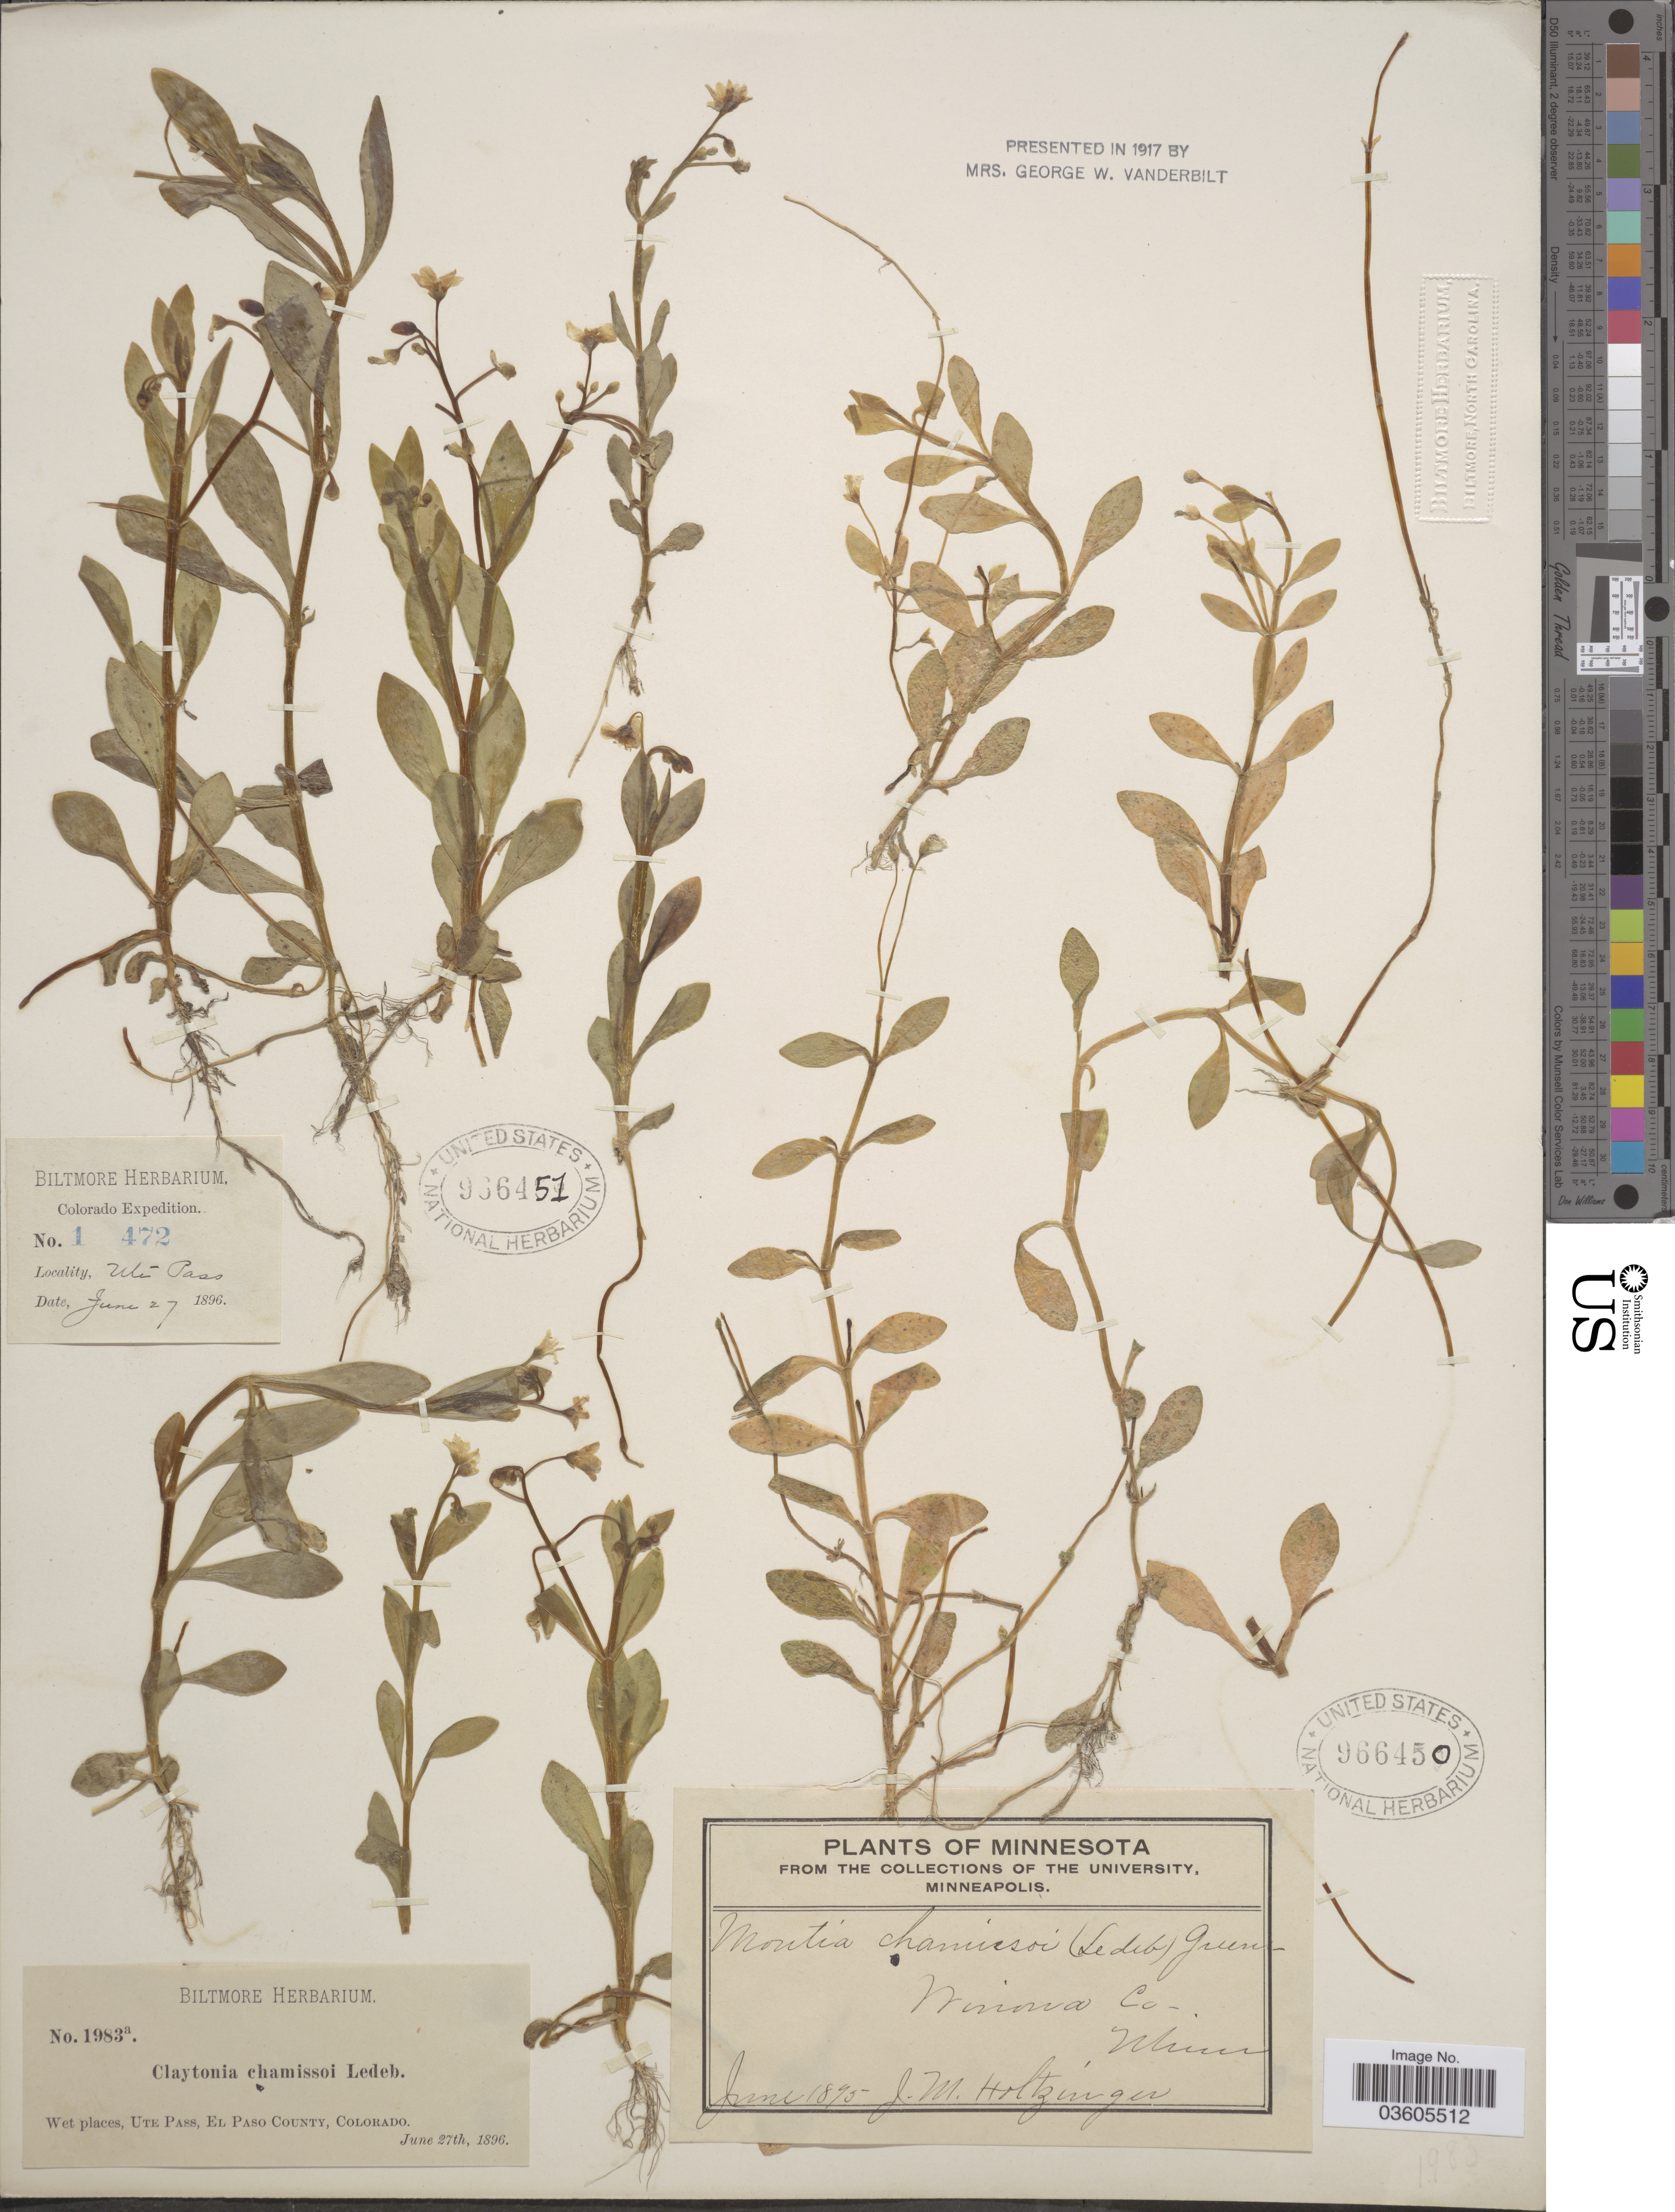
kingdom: Plantae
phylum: Tracheophyta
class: Magnoliopsida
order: Caryophyllales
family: Montiaceae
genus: Montia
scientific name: Montia chamissoi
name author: (Ledeb. ex Spreng.) Greene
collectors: ex herb. Biltmore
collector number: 1983a/1472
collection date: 1896-06-27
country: United States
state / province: Colorado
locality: Ute Pass, El Paso County.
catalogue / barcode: US 966451-2